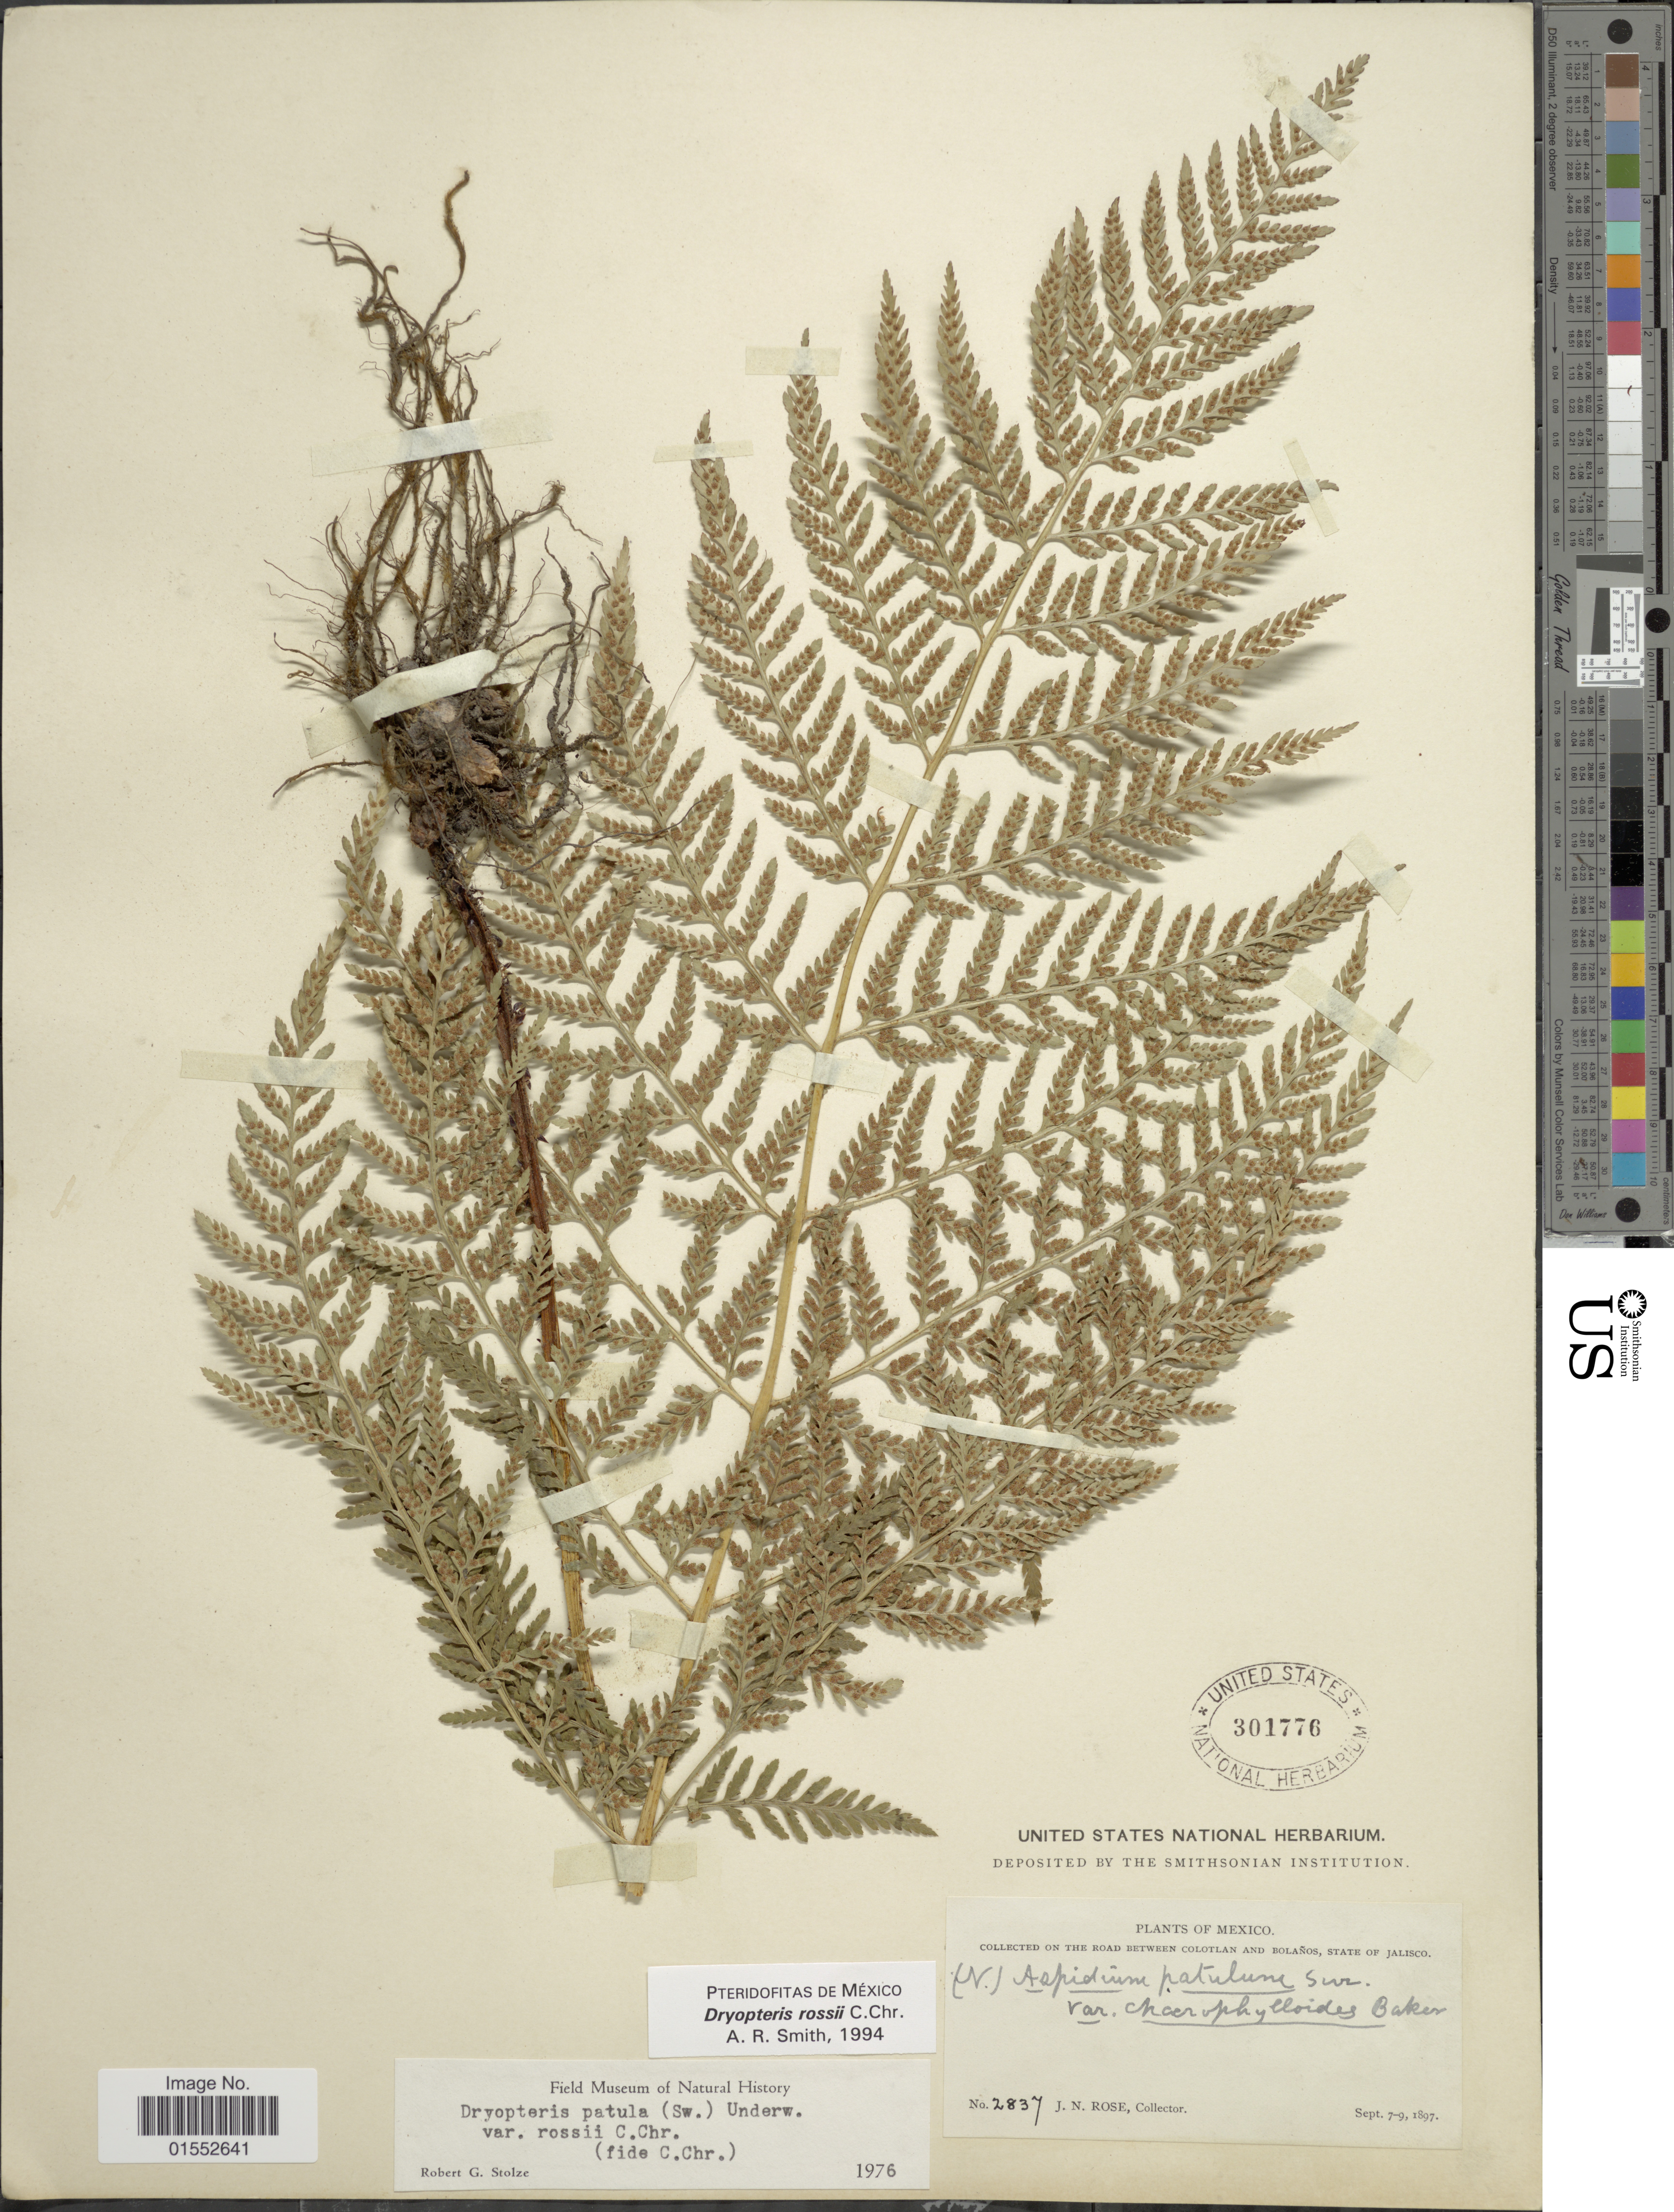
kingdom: Plantae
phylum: Tracheophyta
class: Polypodiopsida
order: Polypodiales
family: Dryopteridaceae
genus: Dryopteris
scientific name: Dryopteris rossii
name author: C. Chr.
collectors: J. N. Rose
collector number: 2837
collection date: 1897-09-07/1897-09-09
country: Mexico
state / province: Jalisco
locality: On the road between Colotlan and Bolaños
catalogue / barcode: US 301776